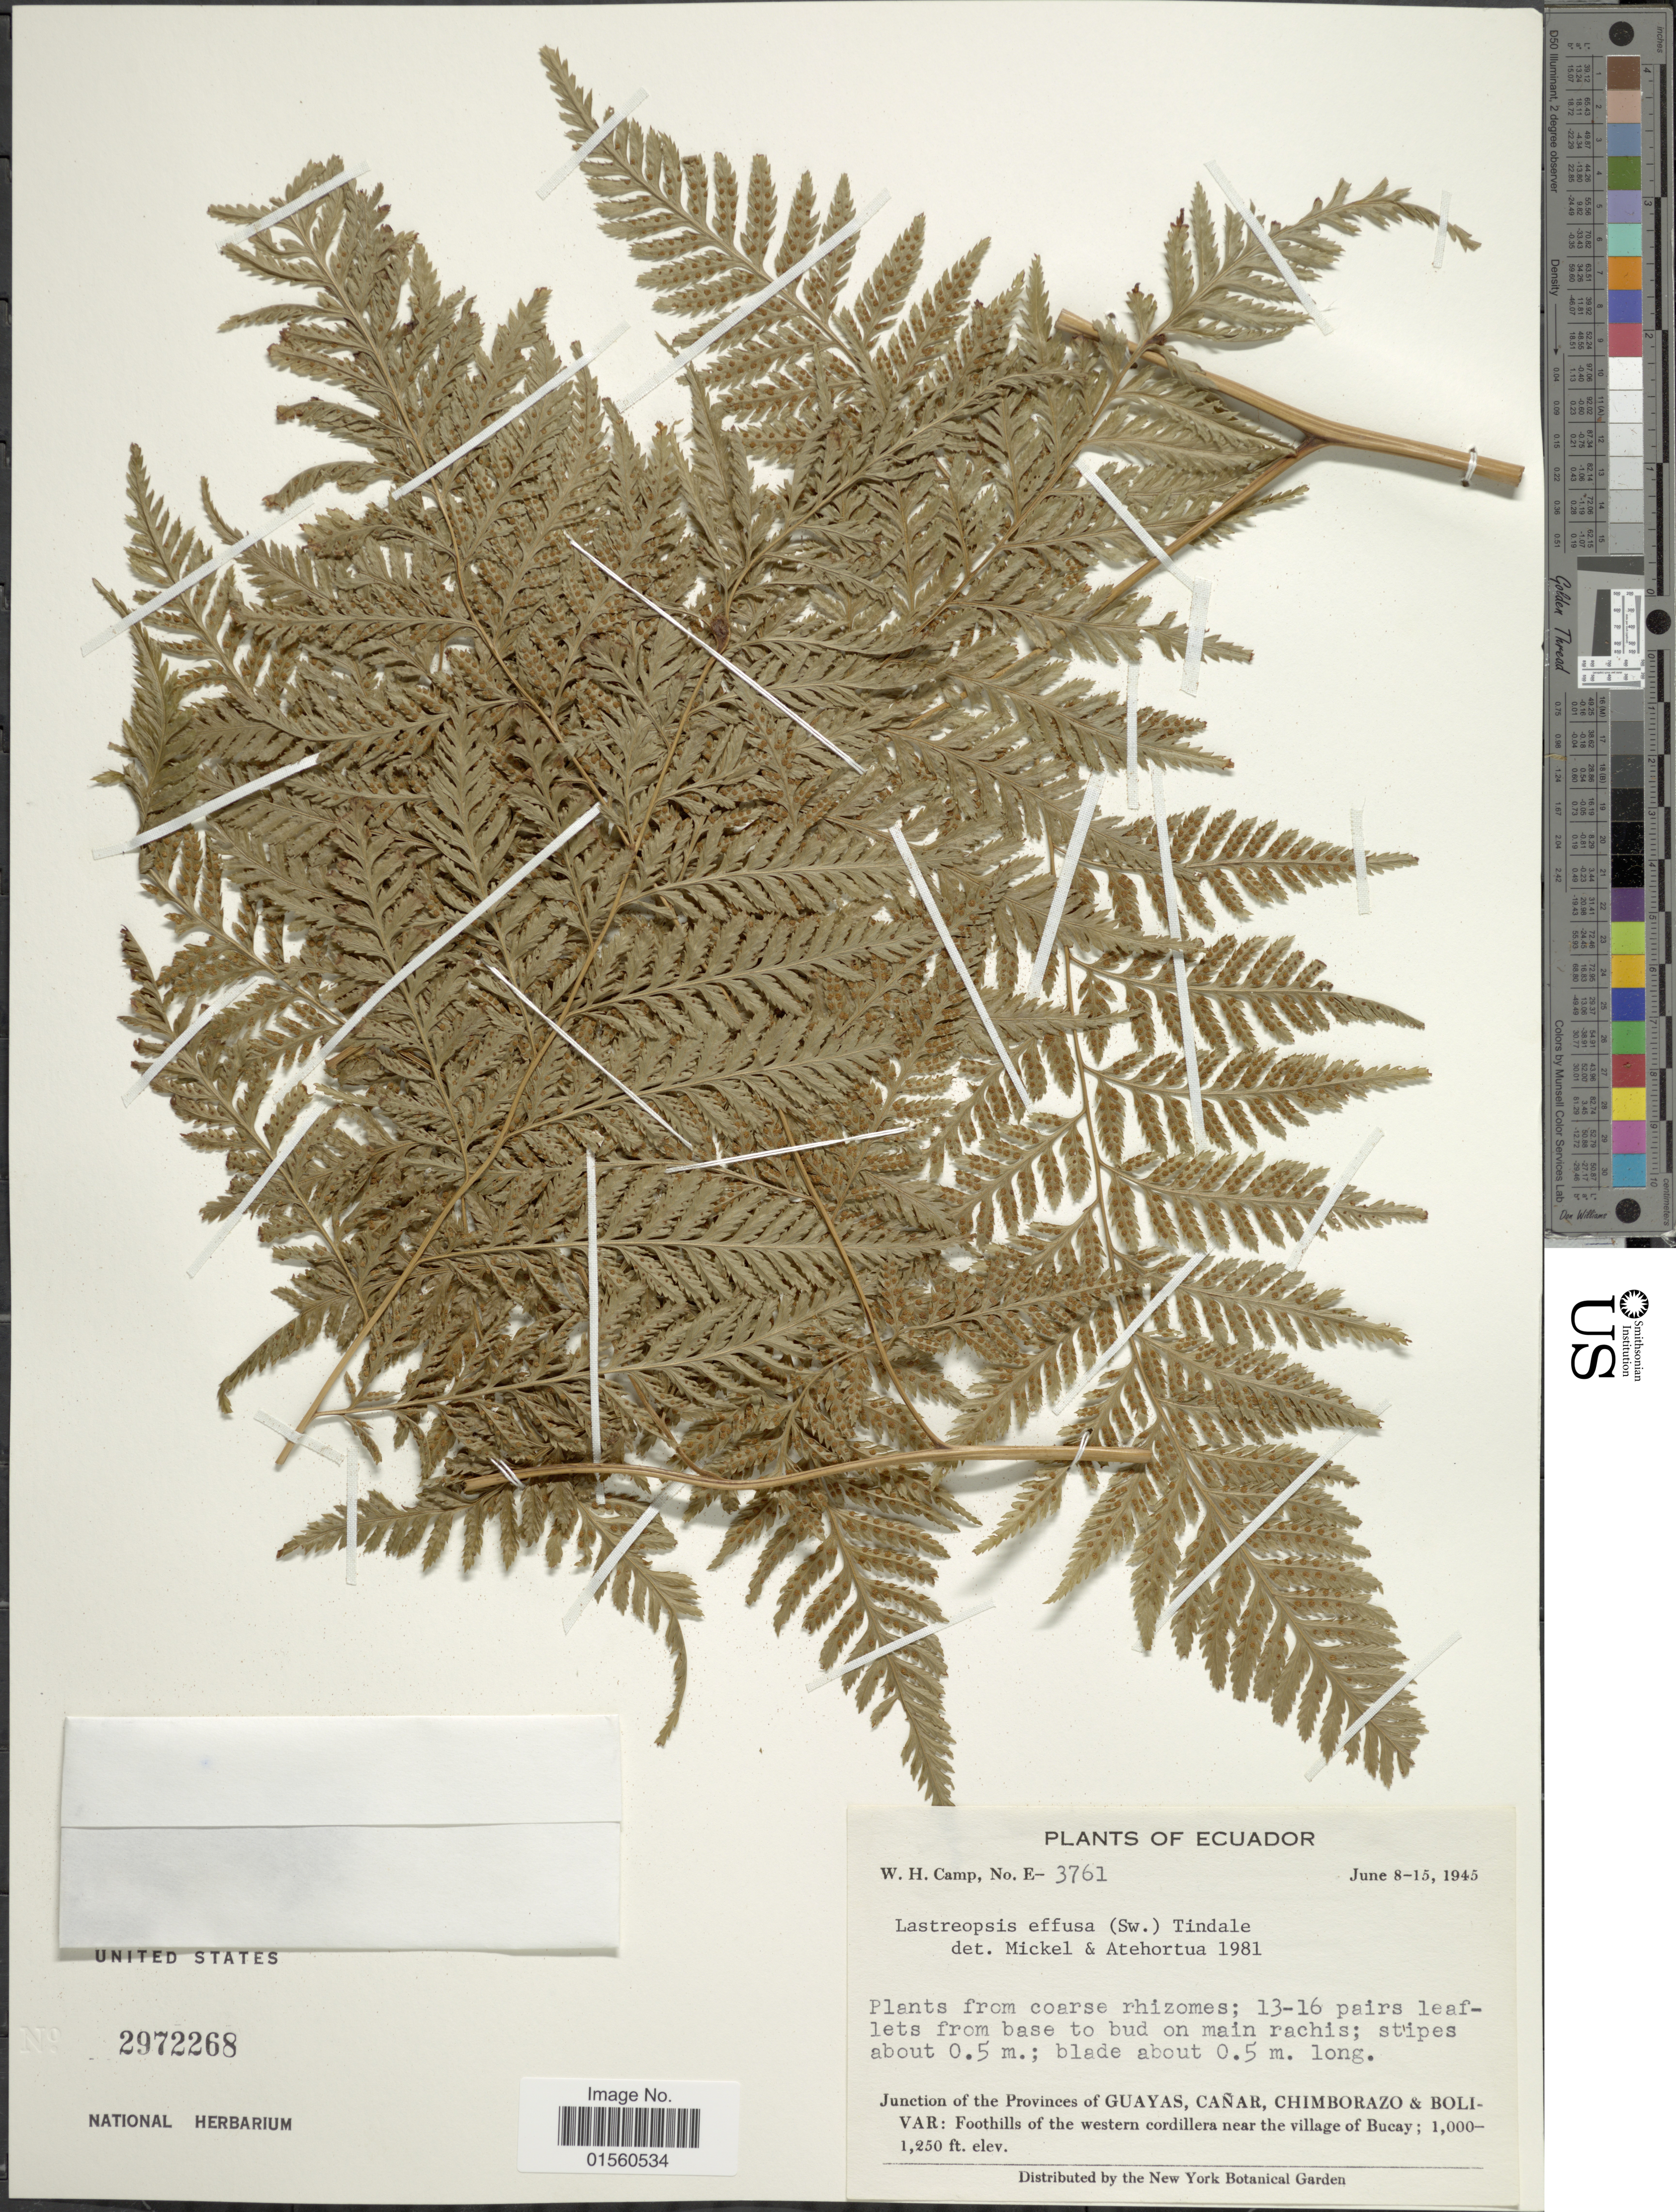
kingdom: Plantae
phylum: Tracheophyta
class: Polypodiopsida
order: Polypodiales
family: Dryopteridaceae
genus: Parapolystichum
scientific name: Parapolystichum effusum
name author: (Sw.) Ching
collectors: W. H. Camp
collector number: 3761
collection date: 1945-06-08/1945-06-15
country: Ecuador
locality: Junction of the Provinces of Guayas, Canar, Chimborazo & Bolivar: foothills of the western cordillera near the village of Bucay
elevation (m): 305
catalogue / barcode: US 2972268